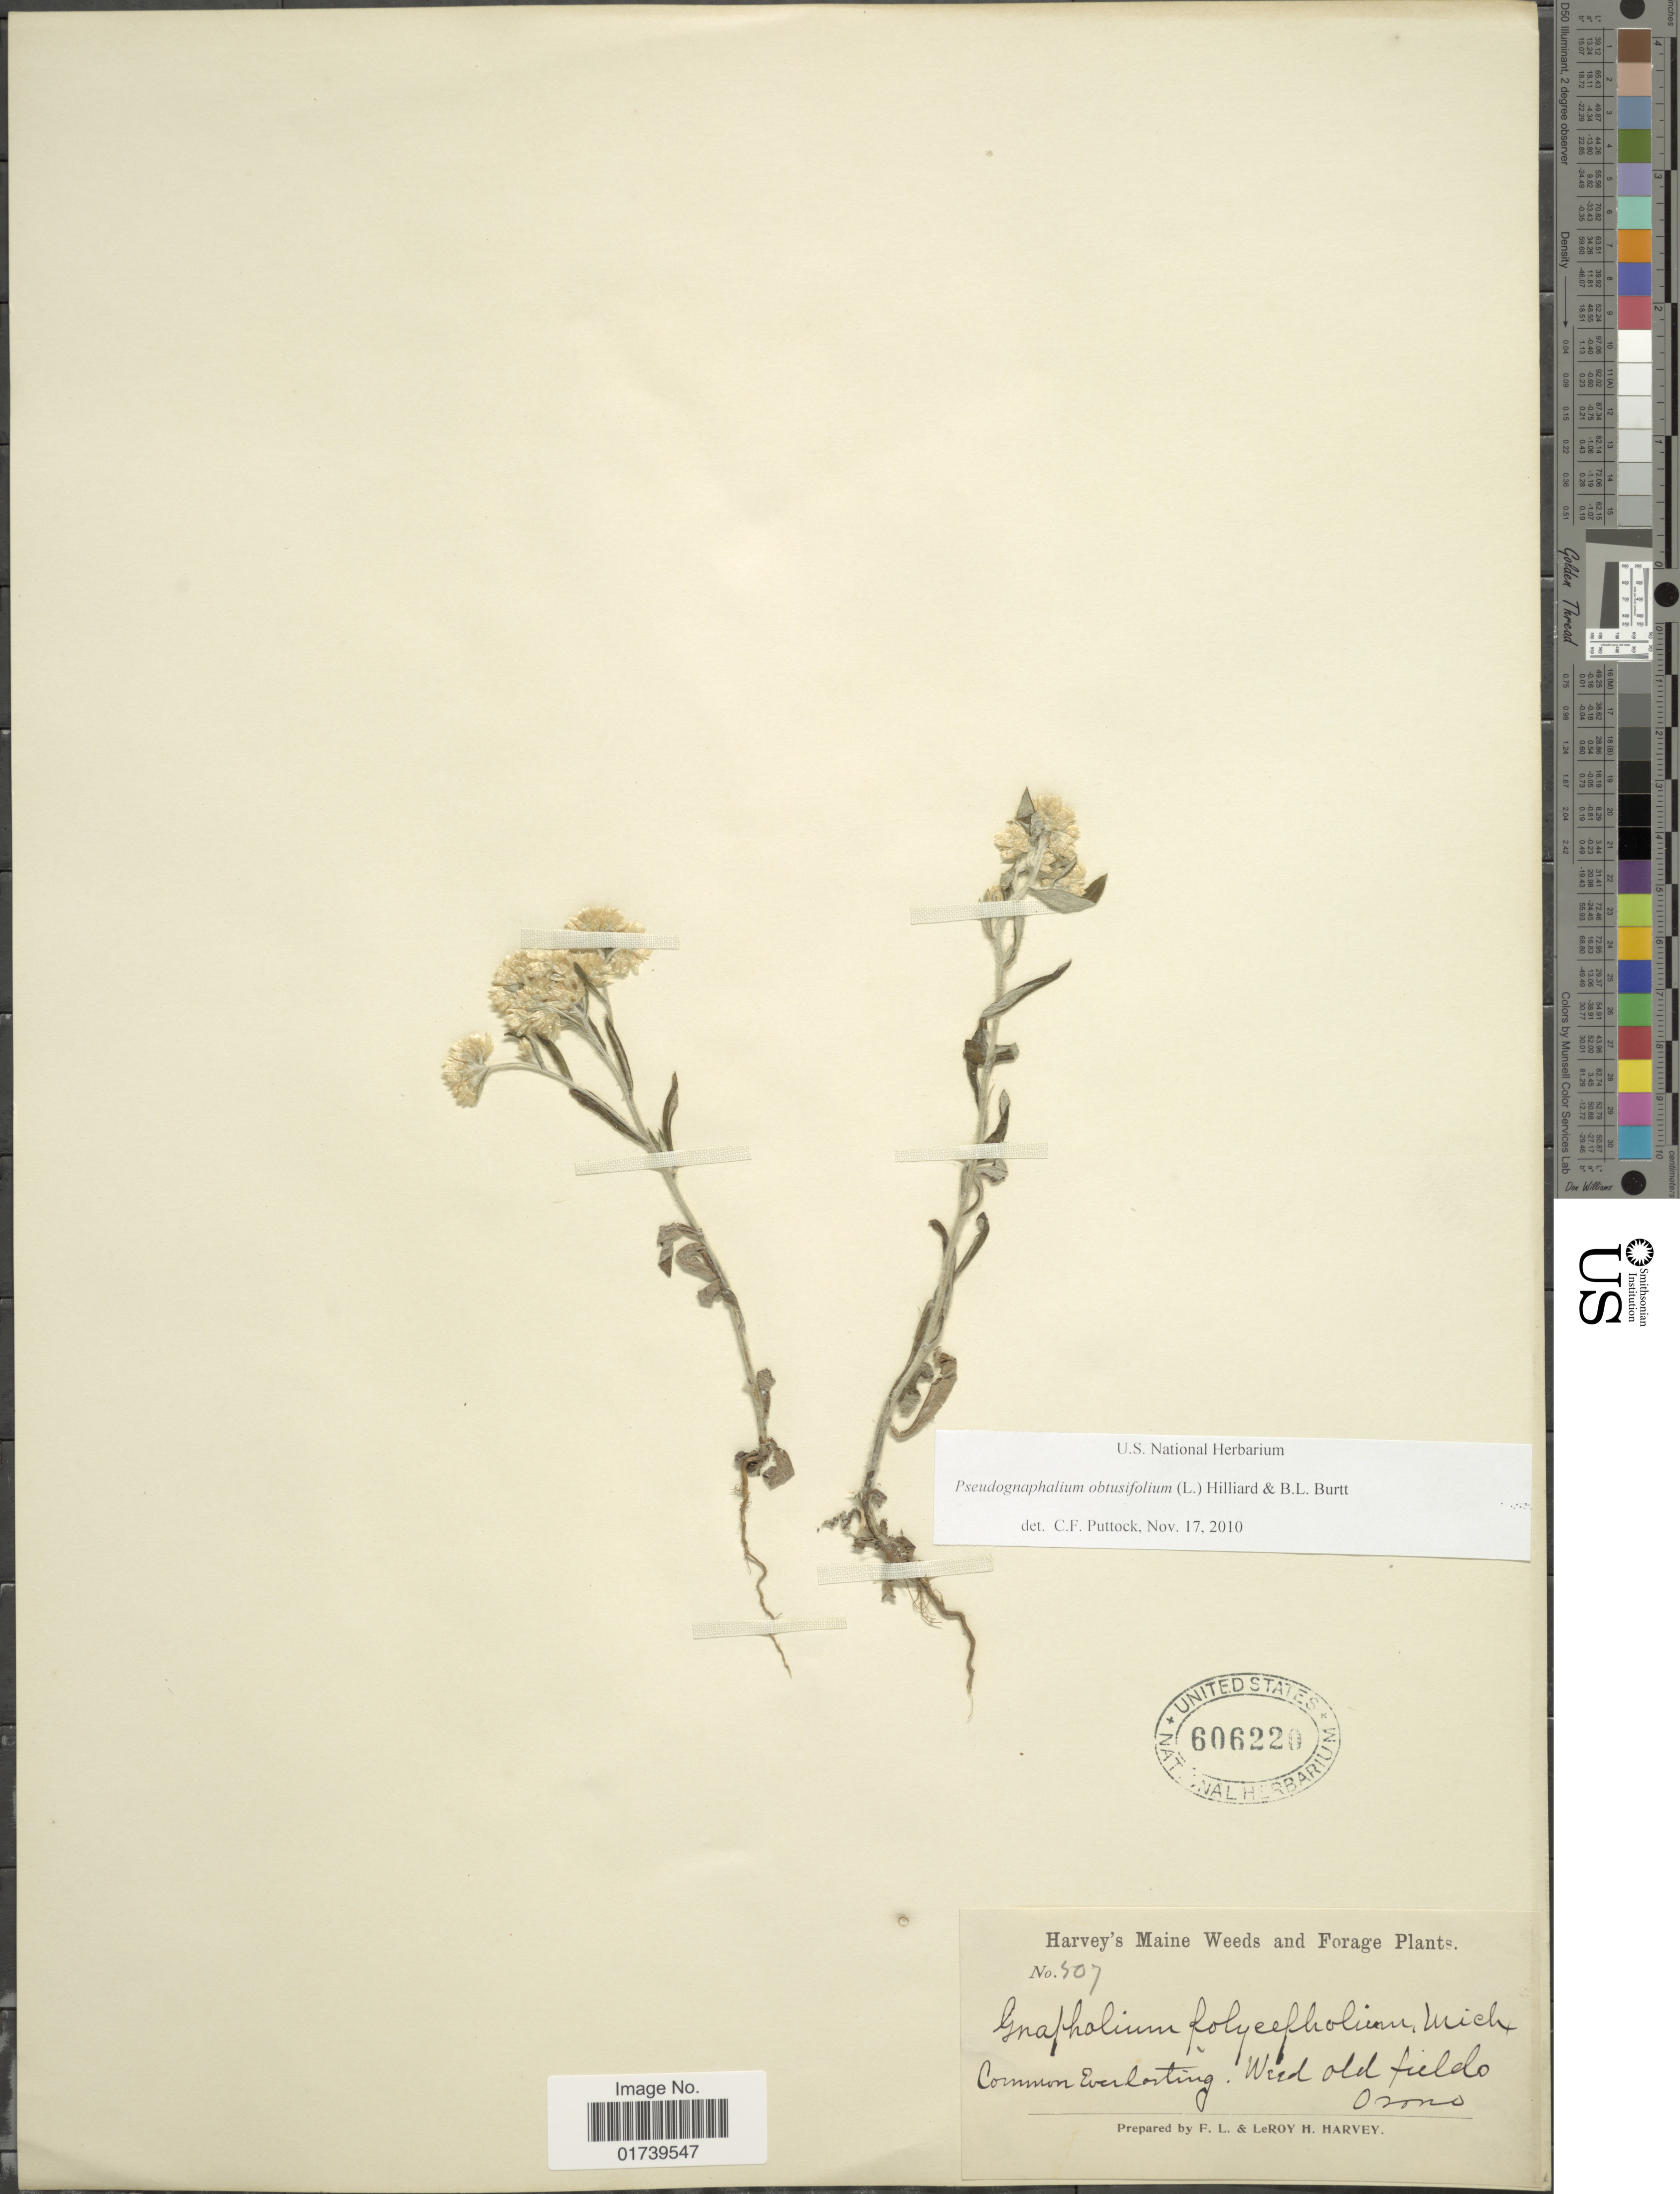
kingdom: Plantae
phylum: Tracheophyta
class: Magnoliopsida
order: Asterales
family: Asteraceae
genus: Pseudognaphalium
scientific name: Pseudognaphalium obtusifolium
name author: (L.) Hilliard & B.L. Burtt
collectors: F. L. Harvey & L. H. Harvey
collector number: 507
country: United States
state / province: Maine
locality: Weed old fields, Orono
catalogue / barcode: US 606220